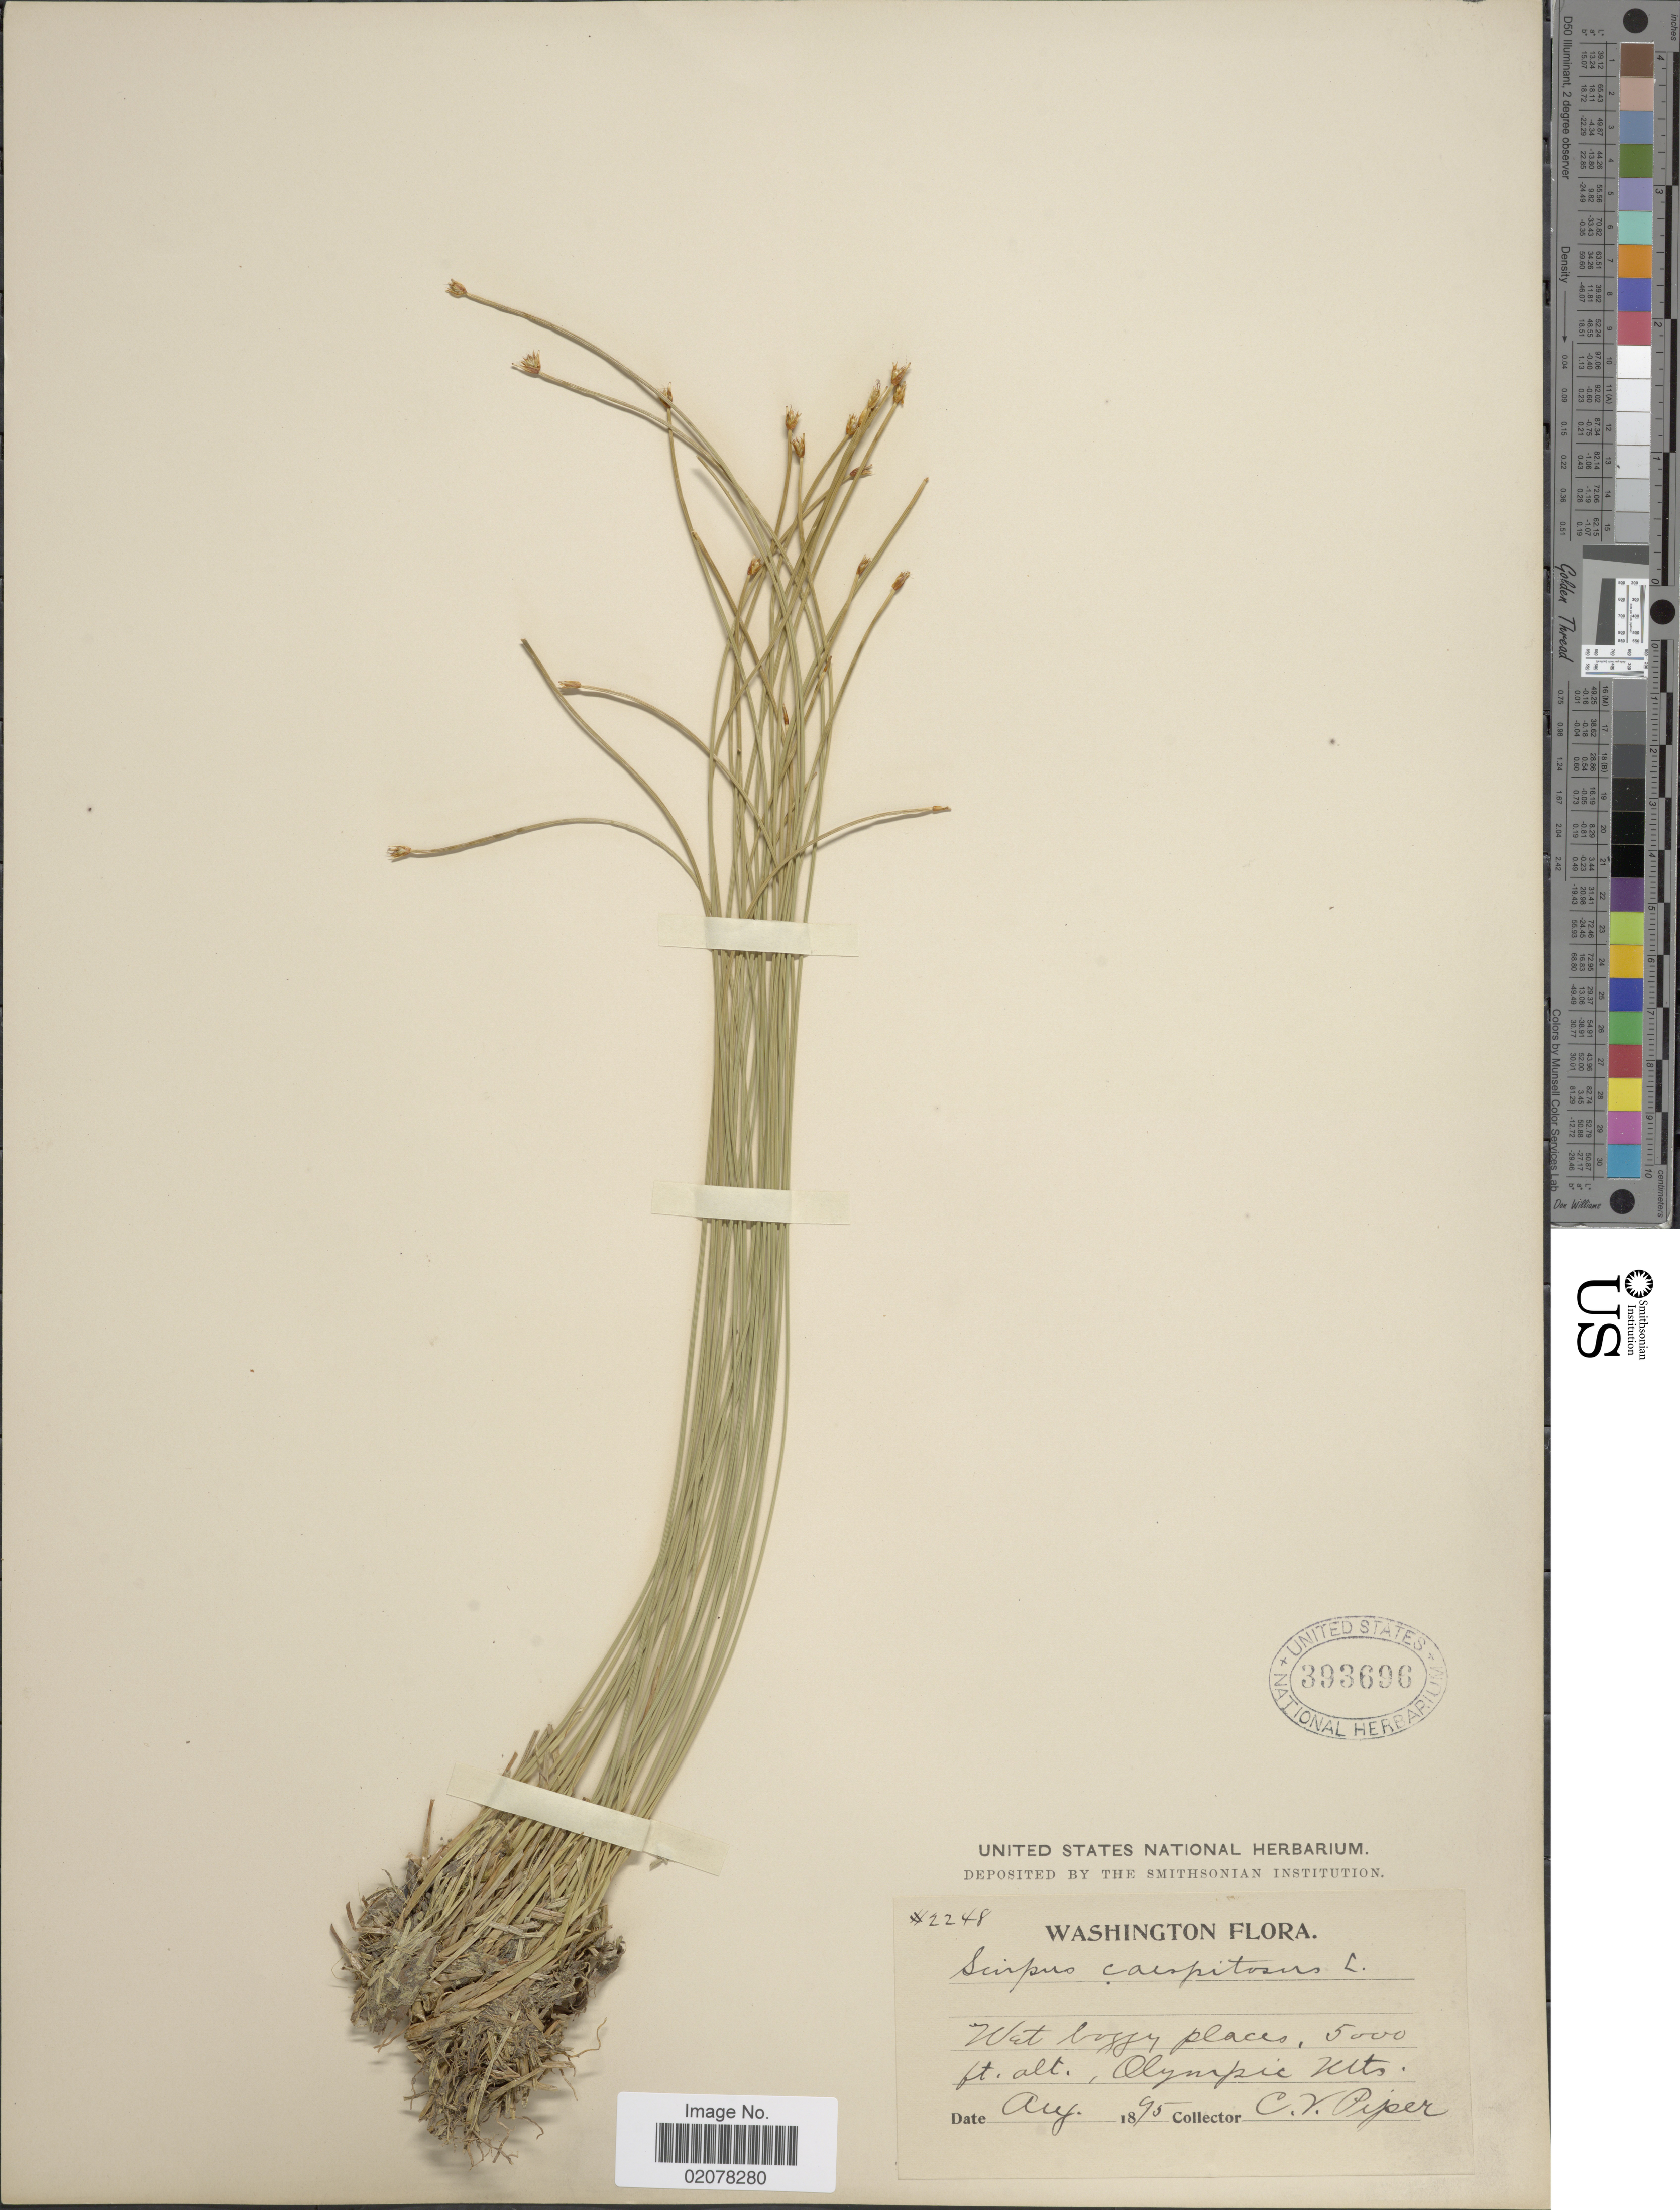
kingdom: Plantae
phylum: Tracheophyta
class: Liliopsida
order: Poales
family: Cyperaceae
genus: Trichophorum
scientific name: Trichophorum cespitosum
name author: (L.) Hartm.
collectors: C. V. Piper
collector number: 2248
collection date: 1895-08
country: United States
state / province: Washington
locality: Wet boggy places, Olympic Mts.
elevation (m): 1524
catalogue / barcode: US 393696